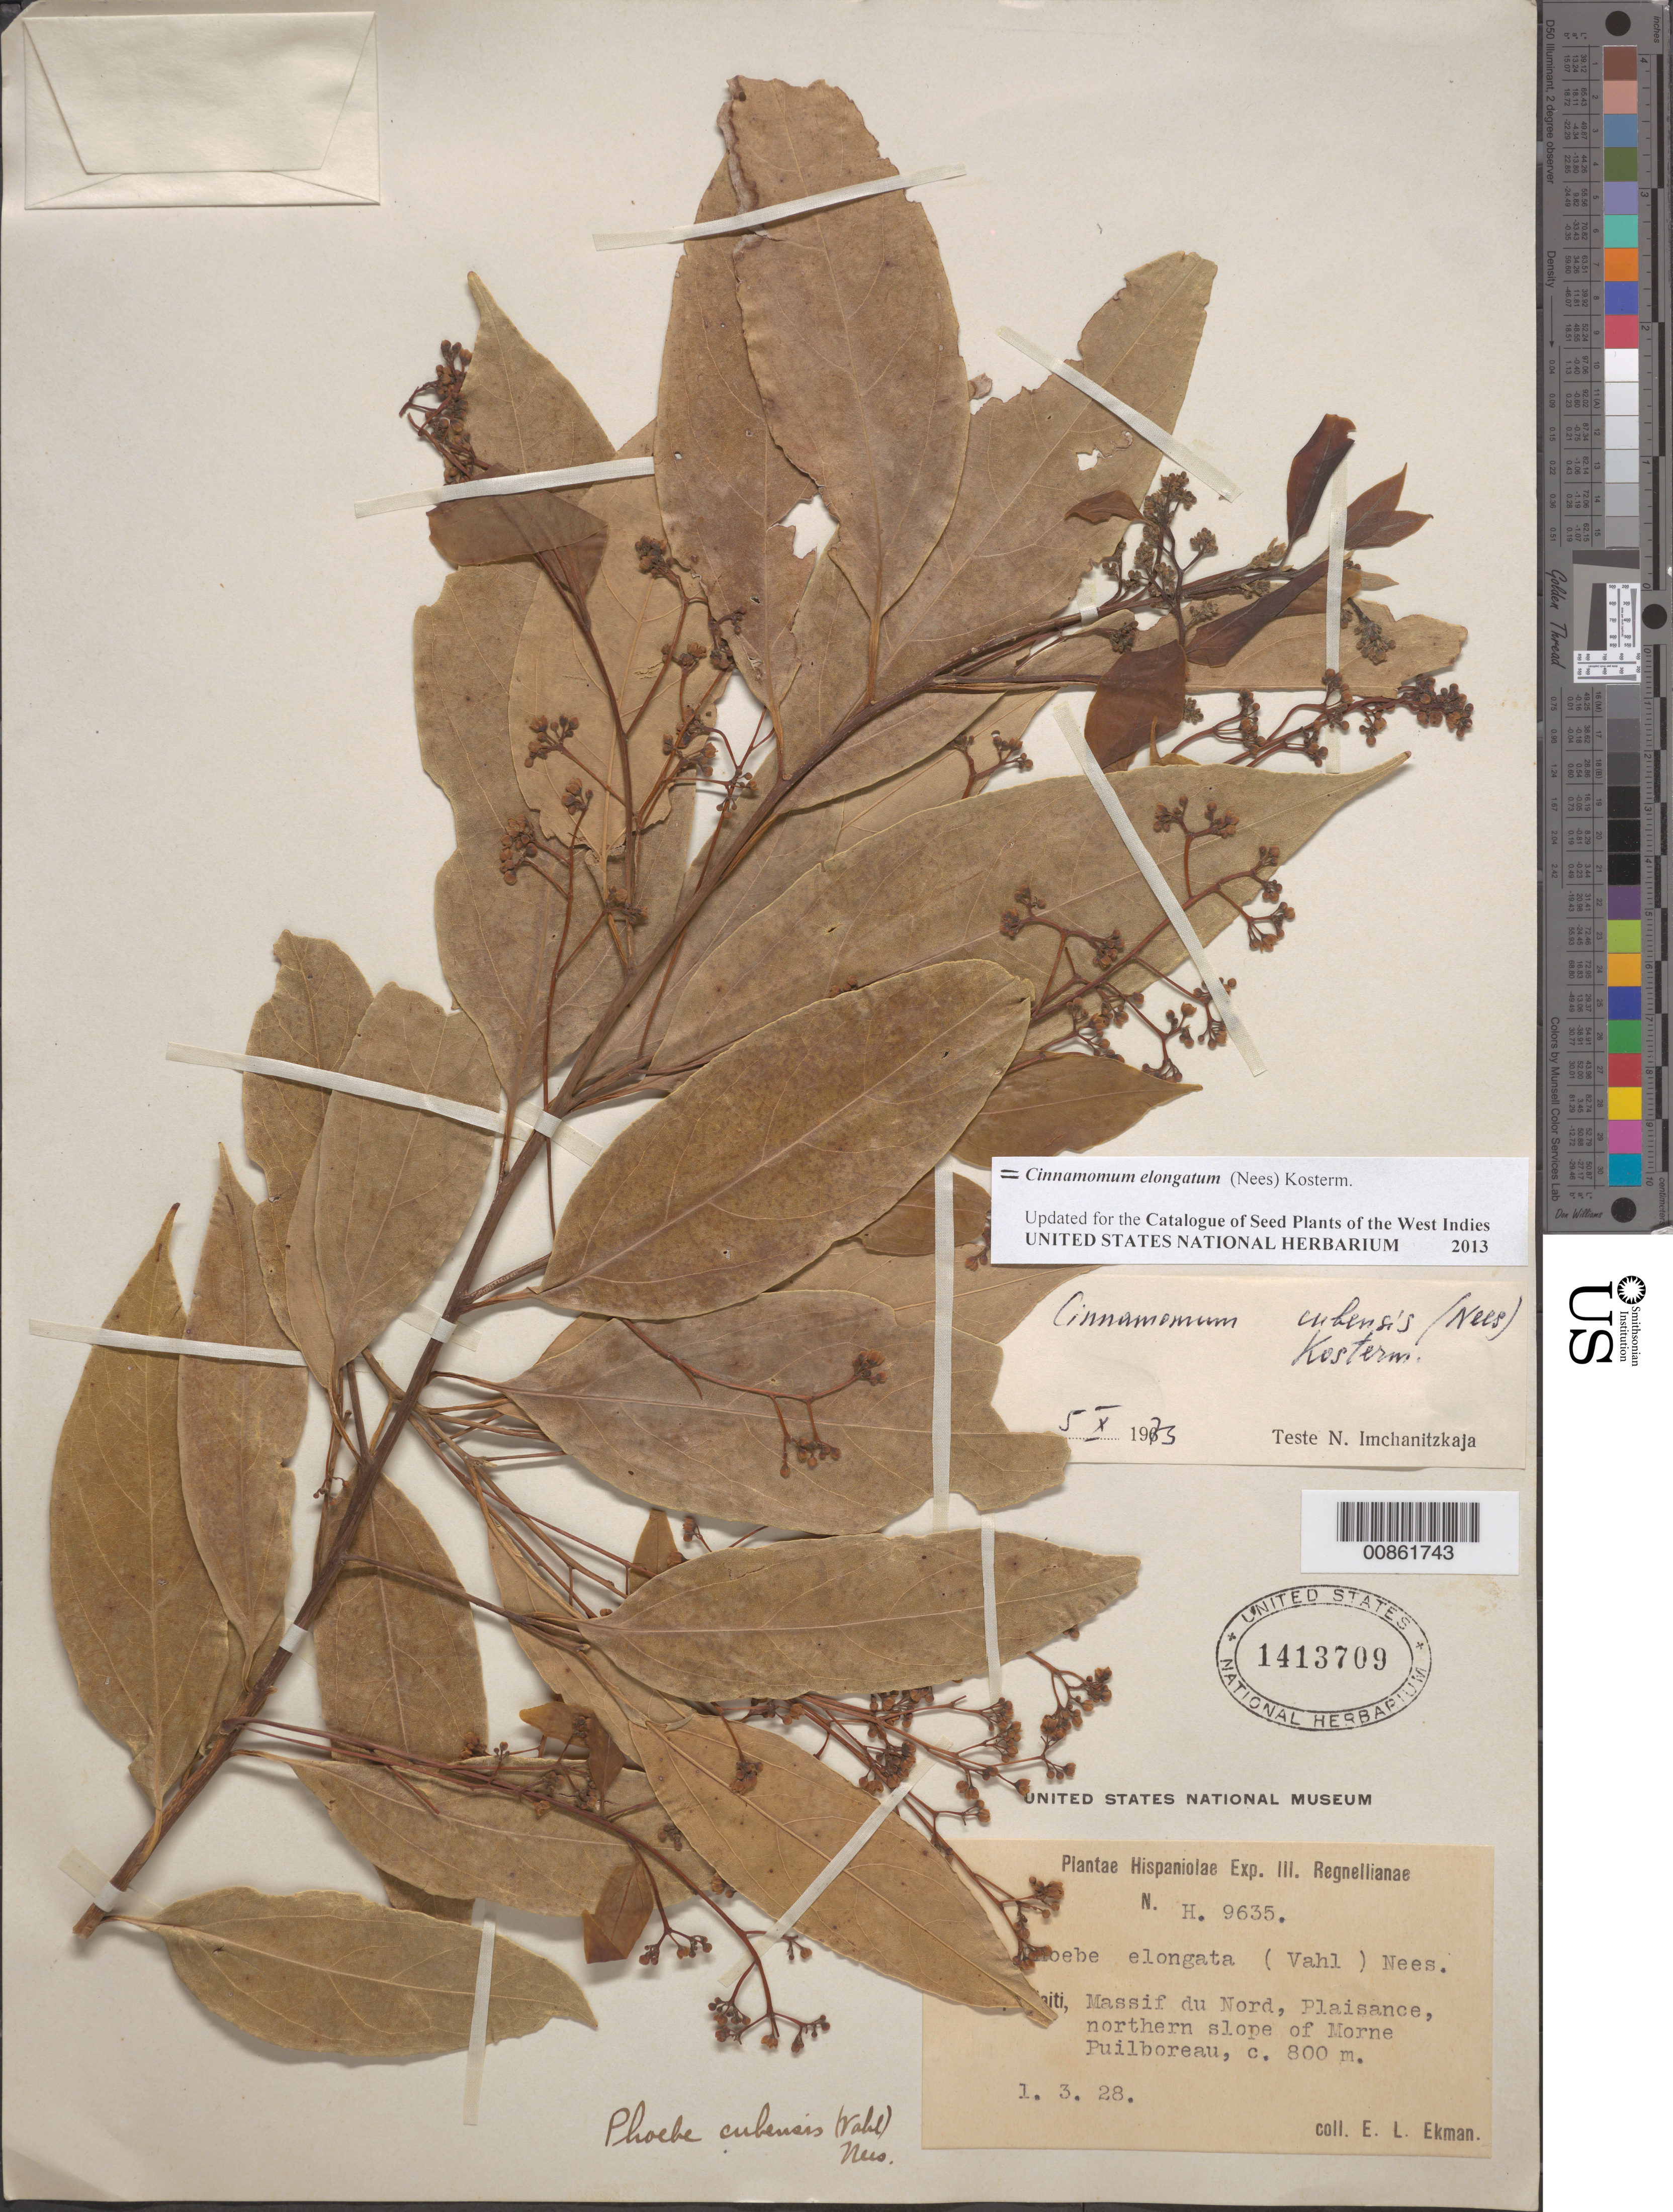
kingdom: Plantae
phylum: Tracheophyta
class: Magnoliopsida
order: Laurales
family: Lauraceae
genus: Cinnamomum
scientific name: Cinnamomum elongatum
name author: (Nees) Kosterm.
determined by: Imchanitzkaja, N.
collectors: E. L. Ekman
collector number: H 9635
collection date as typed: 01 Mar 1928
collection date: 1928-03-01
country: Haiti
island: Hispaniola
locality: Massif du Nord, Plaisance, northern slope of Morne Puilboreau.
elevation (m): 800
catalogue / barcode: US 1413709